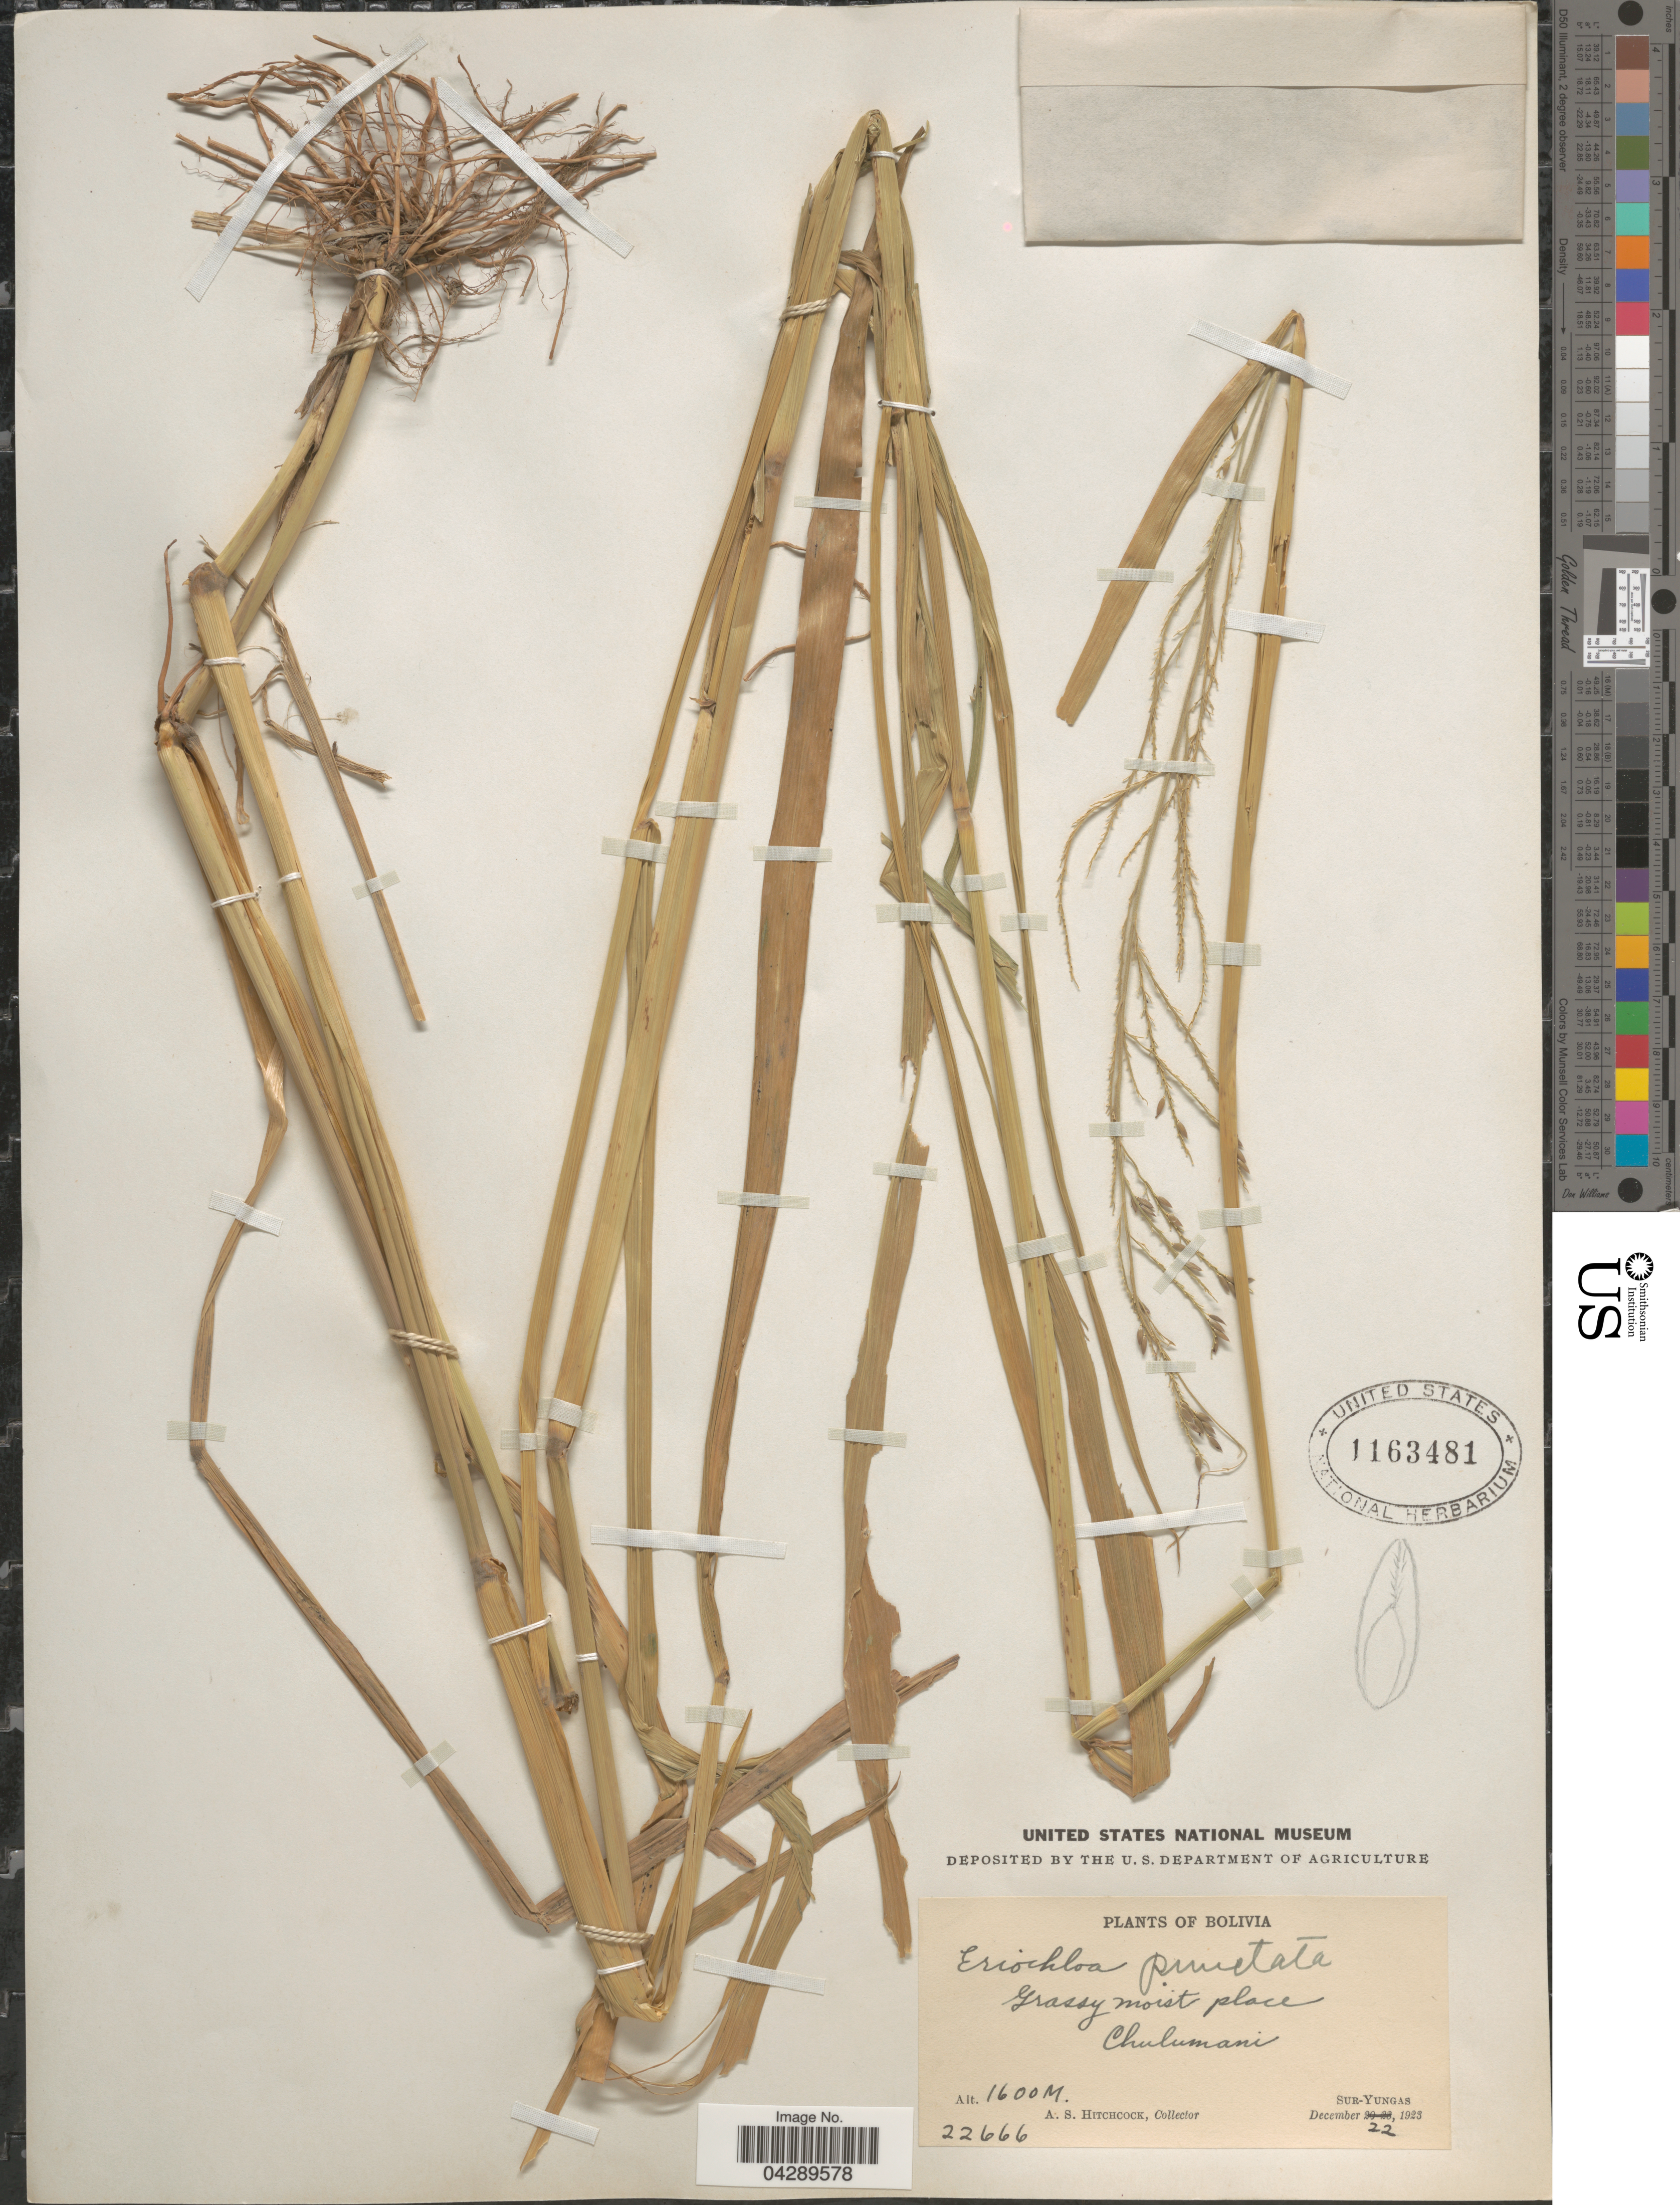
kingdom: Plantae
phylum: Tracheophyta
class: Liliopsida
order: Poales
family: Poaceae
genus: Eriochloa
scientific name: Eriochloa punctata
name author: (L.) Desv. ex Ham.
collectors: A. S. Hitchcock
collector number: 22666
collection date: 1923-12-22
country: Bolivia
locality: Grassy moist place Chulumani. Sur-Yungas.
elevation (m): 1600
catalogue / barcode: US 1163481